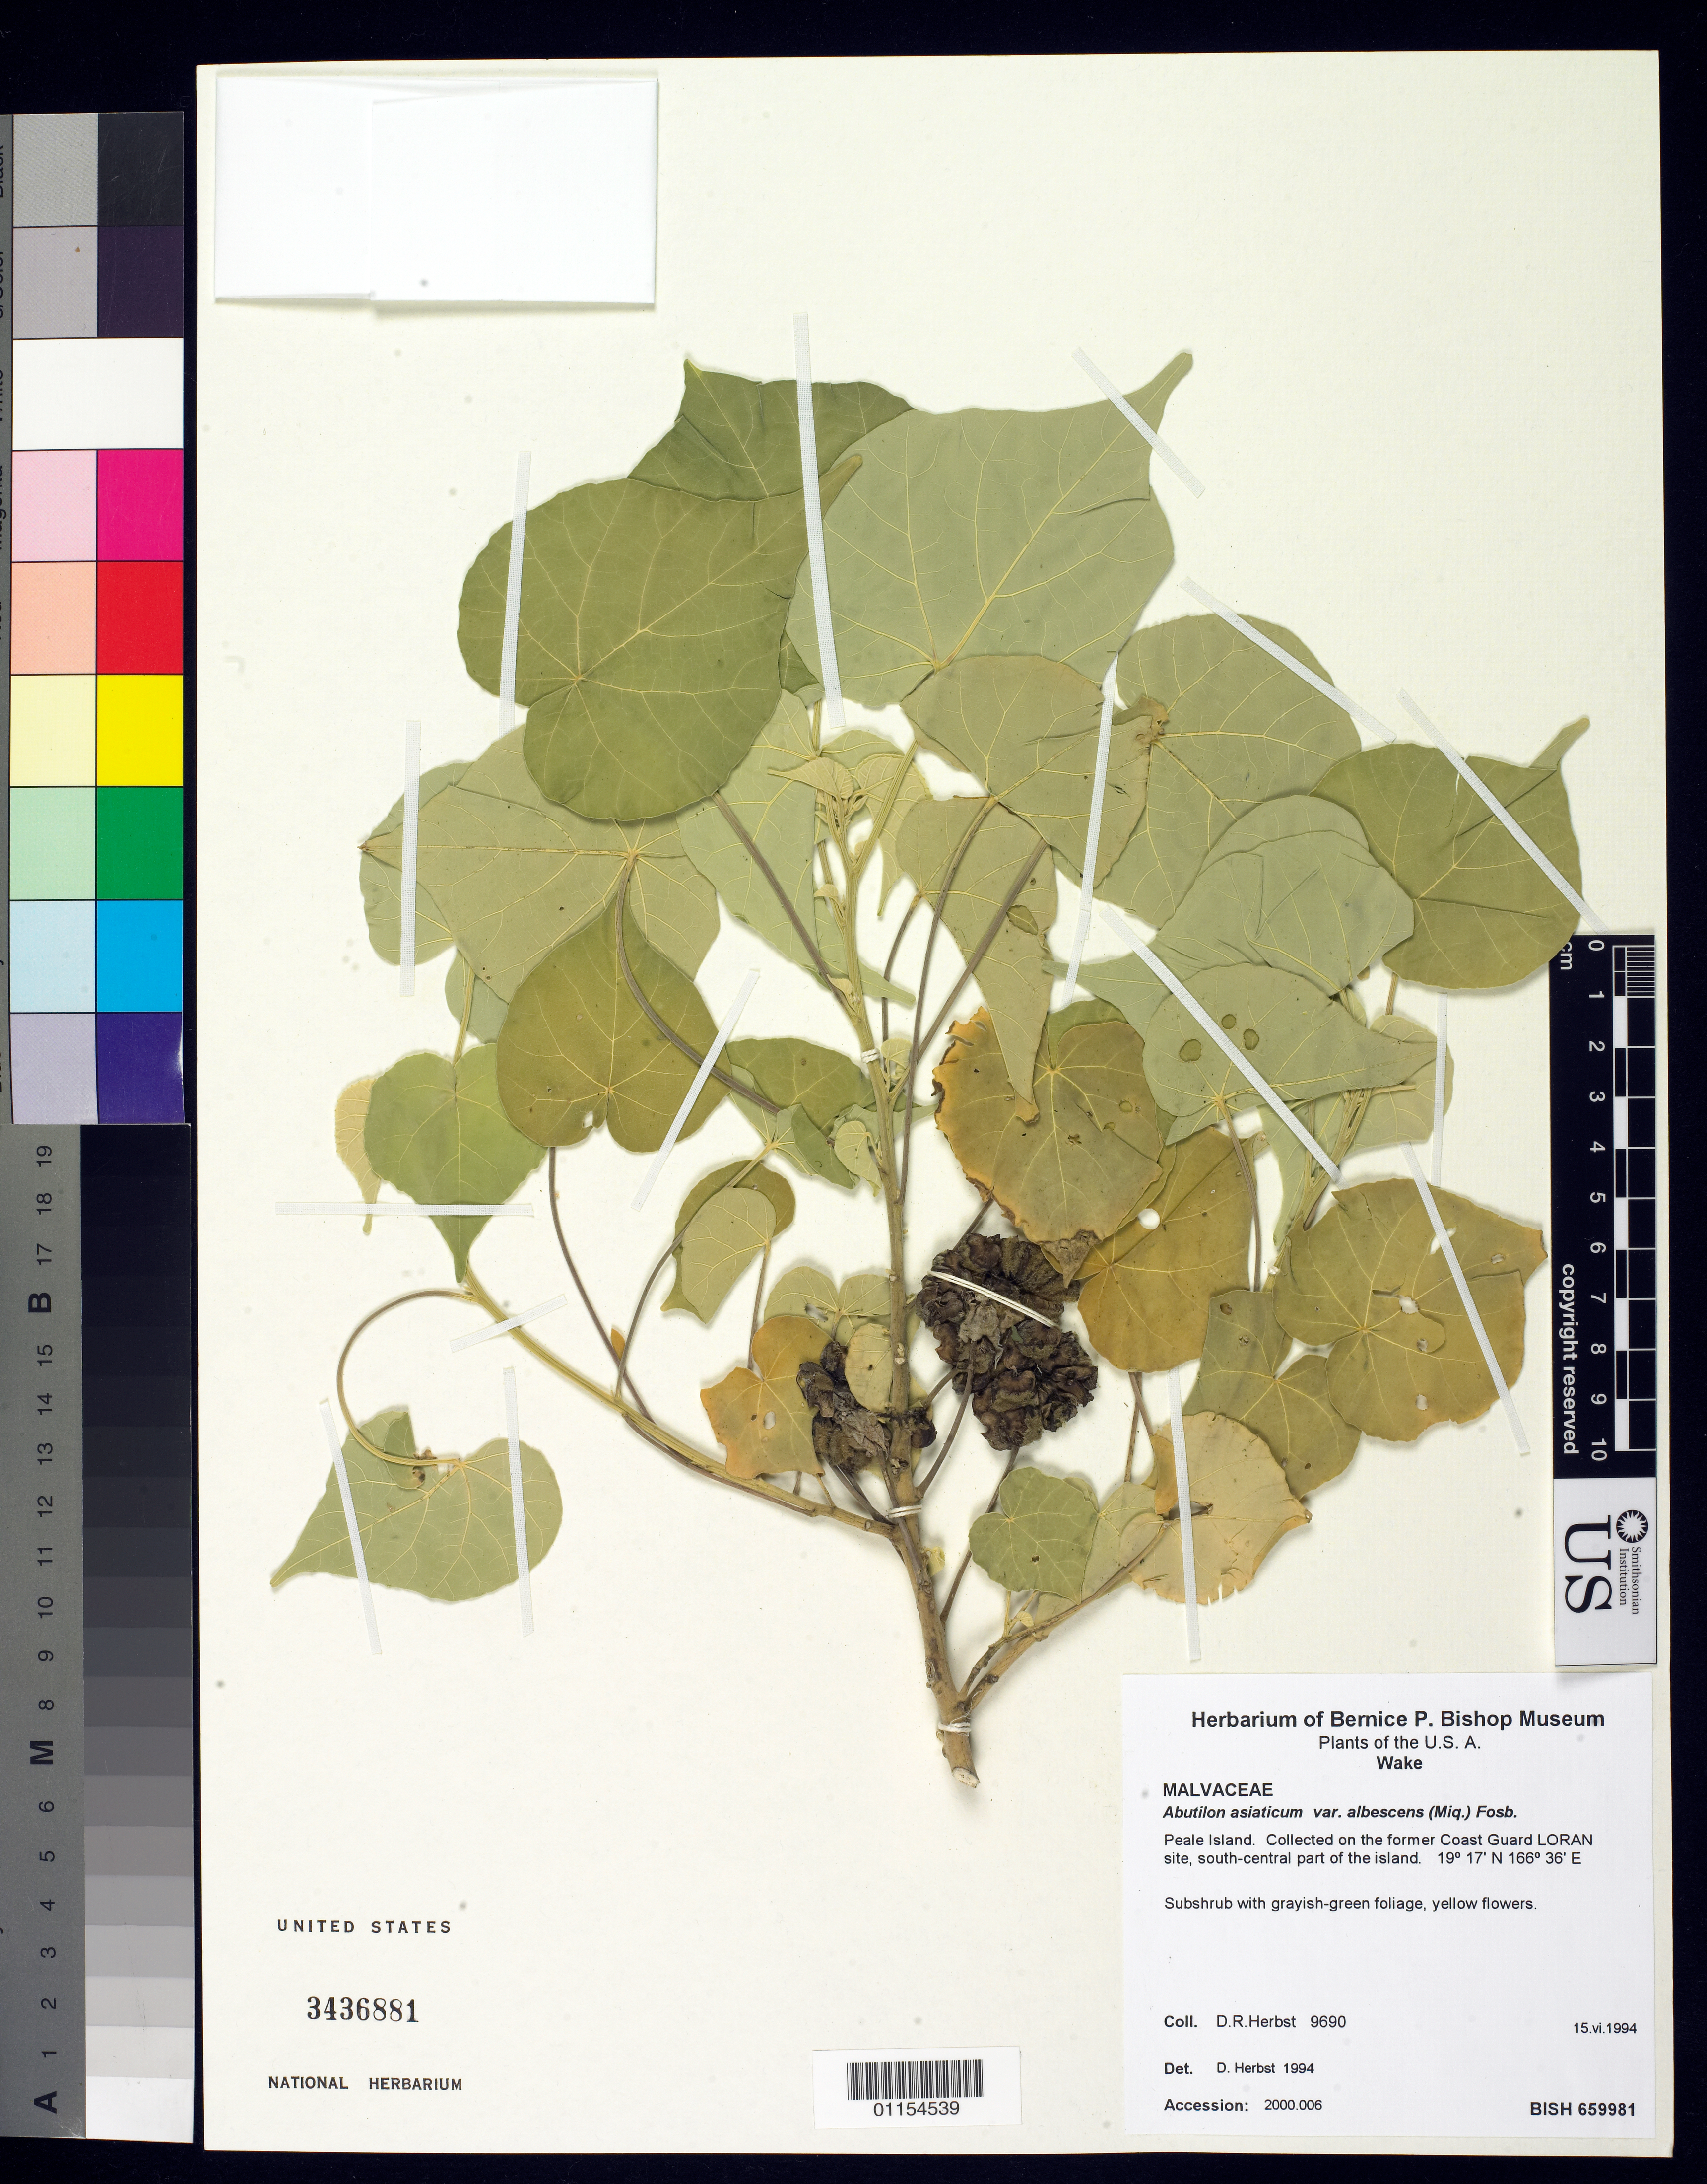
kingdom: Plantae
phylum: Tracheophyta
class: Magnoliopsida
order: Malvales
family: Malvaceae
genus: Abutilon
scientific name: Abutilon asiaticum var. albescens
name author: (Miq.) Fosberg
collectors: D. R. Herbst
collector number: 9690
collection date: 1994-06-15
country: U.S. Administered Pacific Islands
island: Wake Atoll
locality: Pearle Island. Collected on the former coast guard LORAN site, south central part of the island.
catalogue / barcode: US 3436881